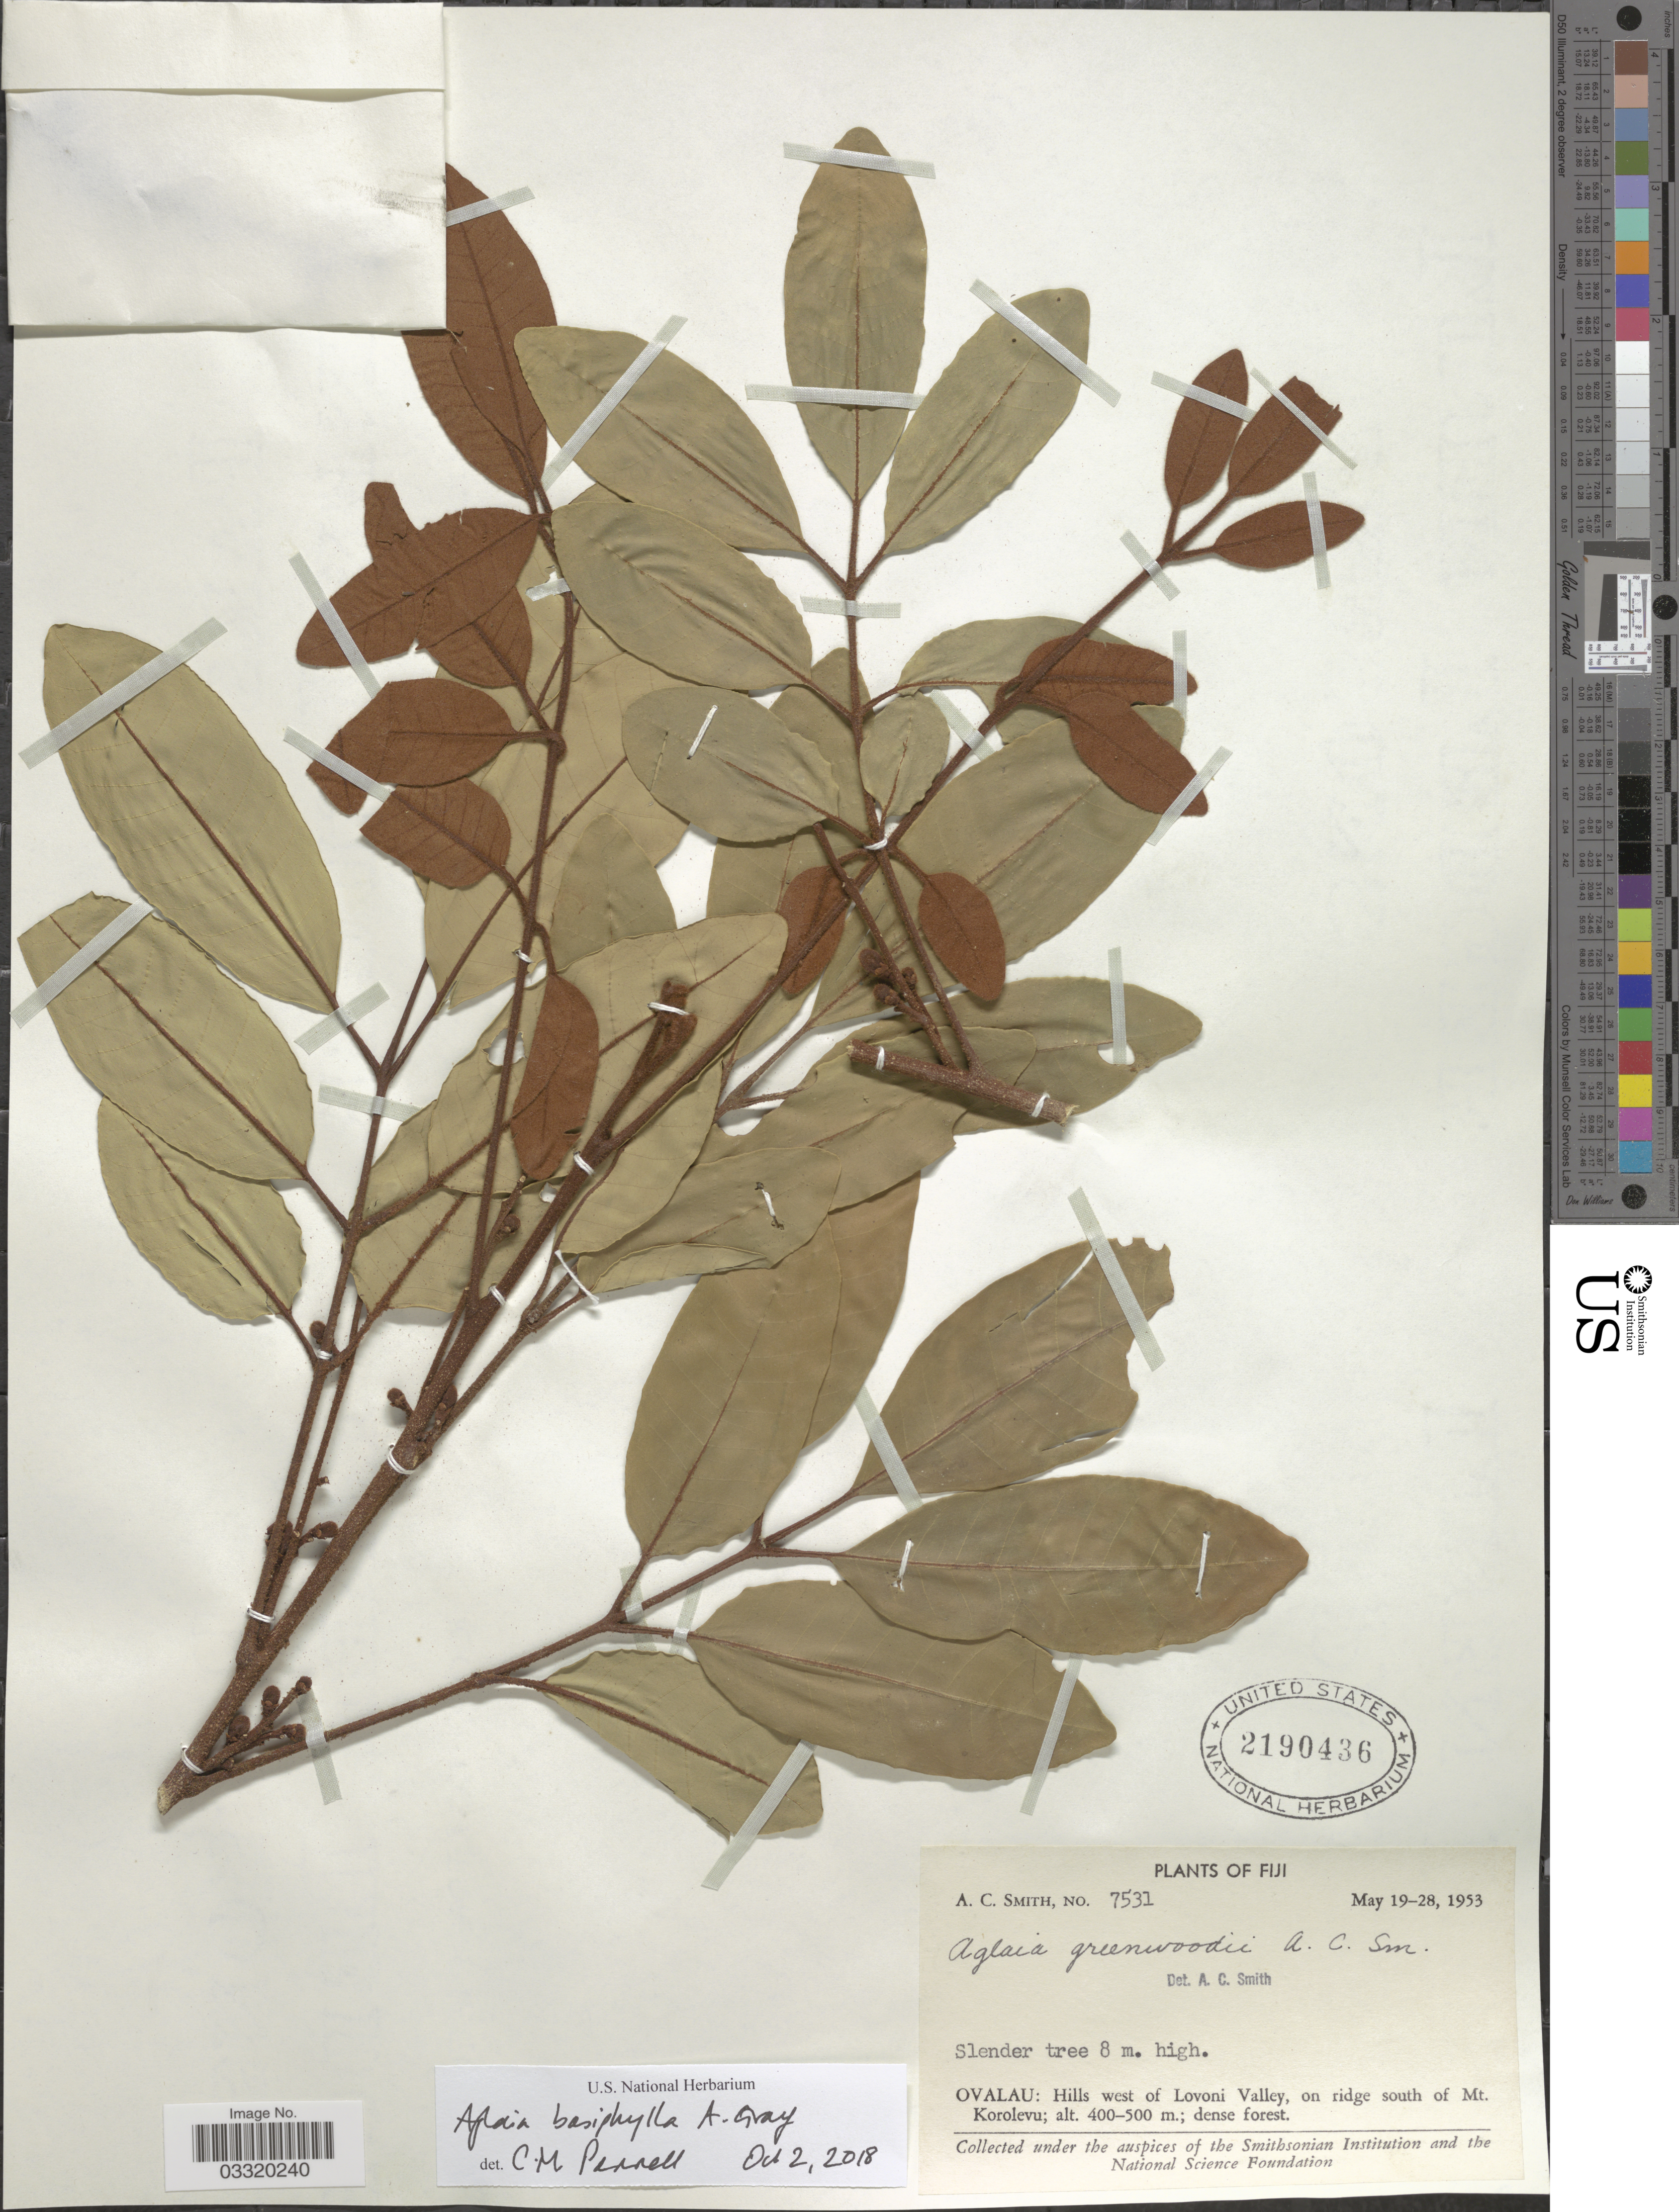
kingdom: Plantae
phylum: Tracheophyta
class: Magnoliopsida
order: Sapindales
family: Meliaceae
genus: Aglaia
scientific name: Aglaia basiphylla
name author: A. Gray in Wilkes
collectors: A. C. Smith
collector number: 7531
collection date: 1953-05-19/1953-05-28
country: Fiji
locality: Ovalau: Hills west of Lovoni Valley, on ridge south of Mt. Korolevu.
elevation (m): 400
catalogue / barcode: US 2190436